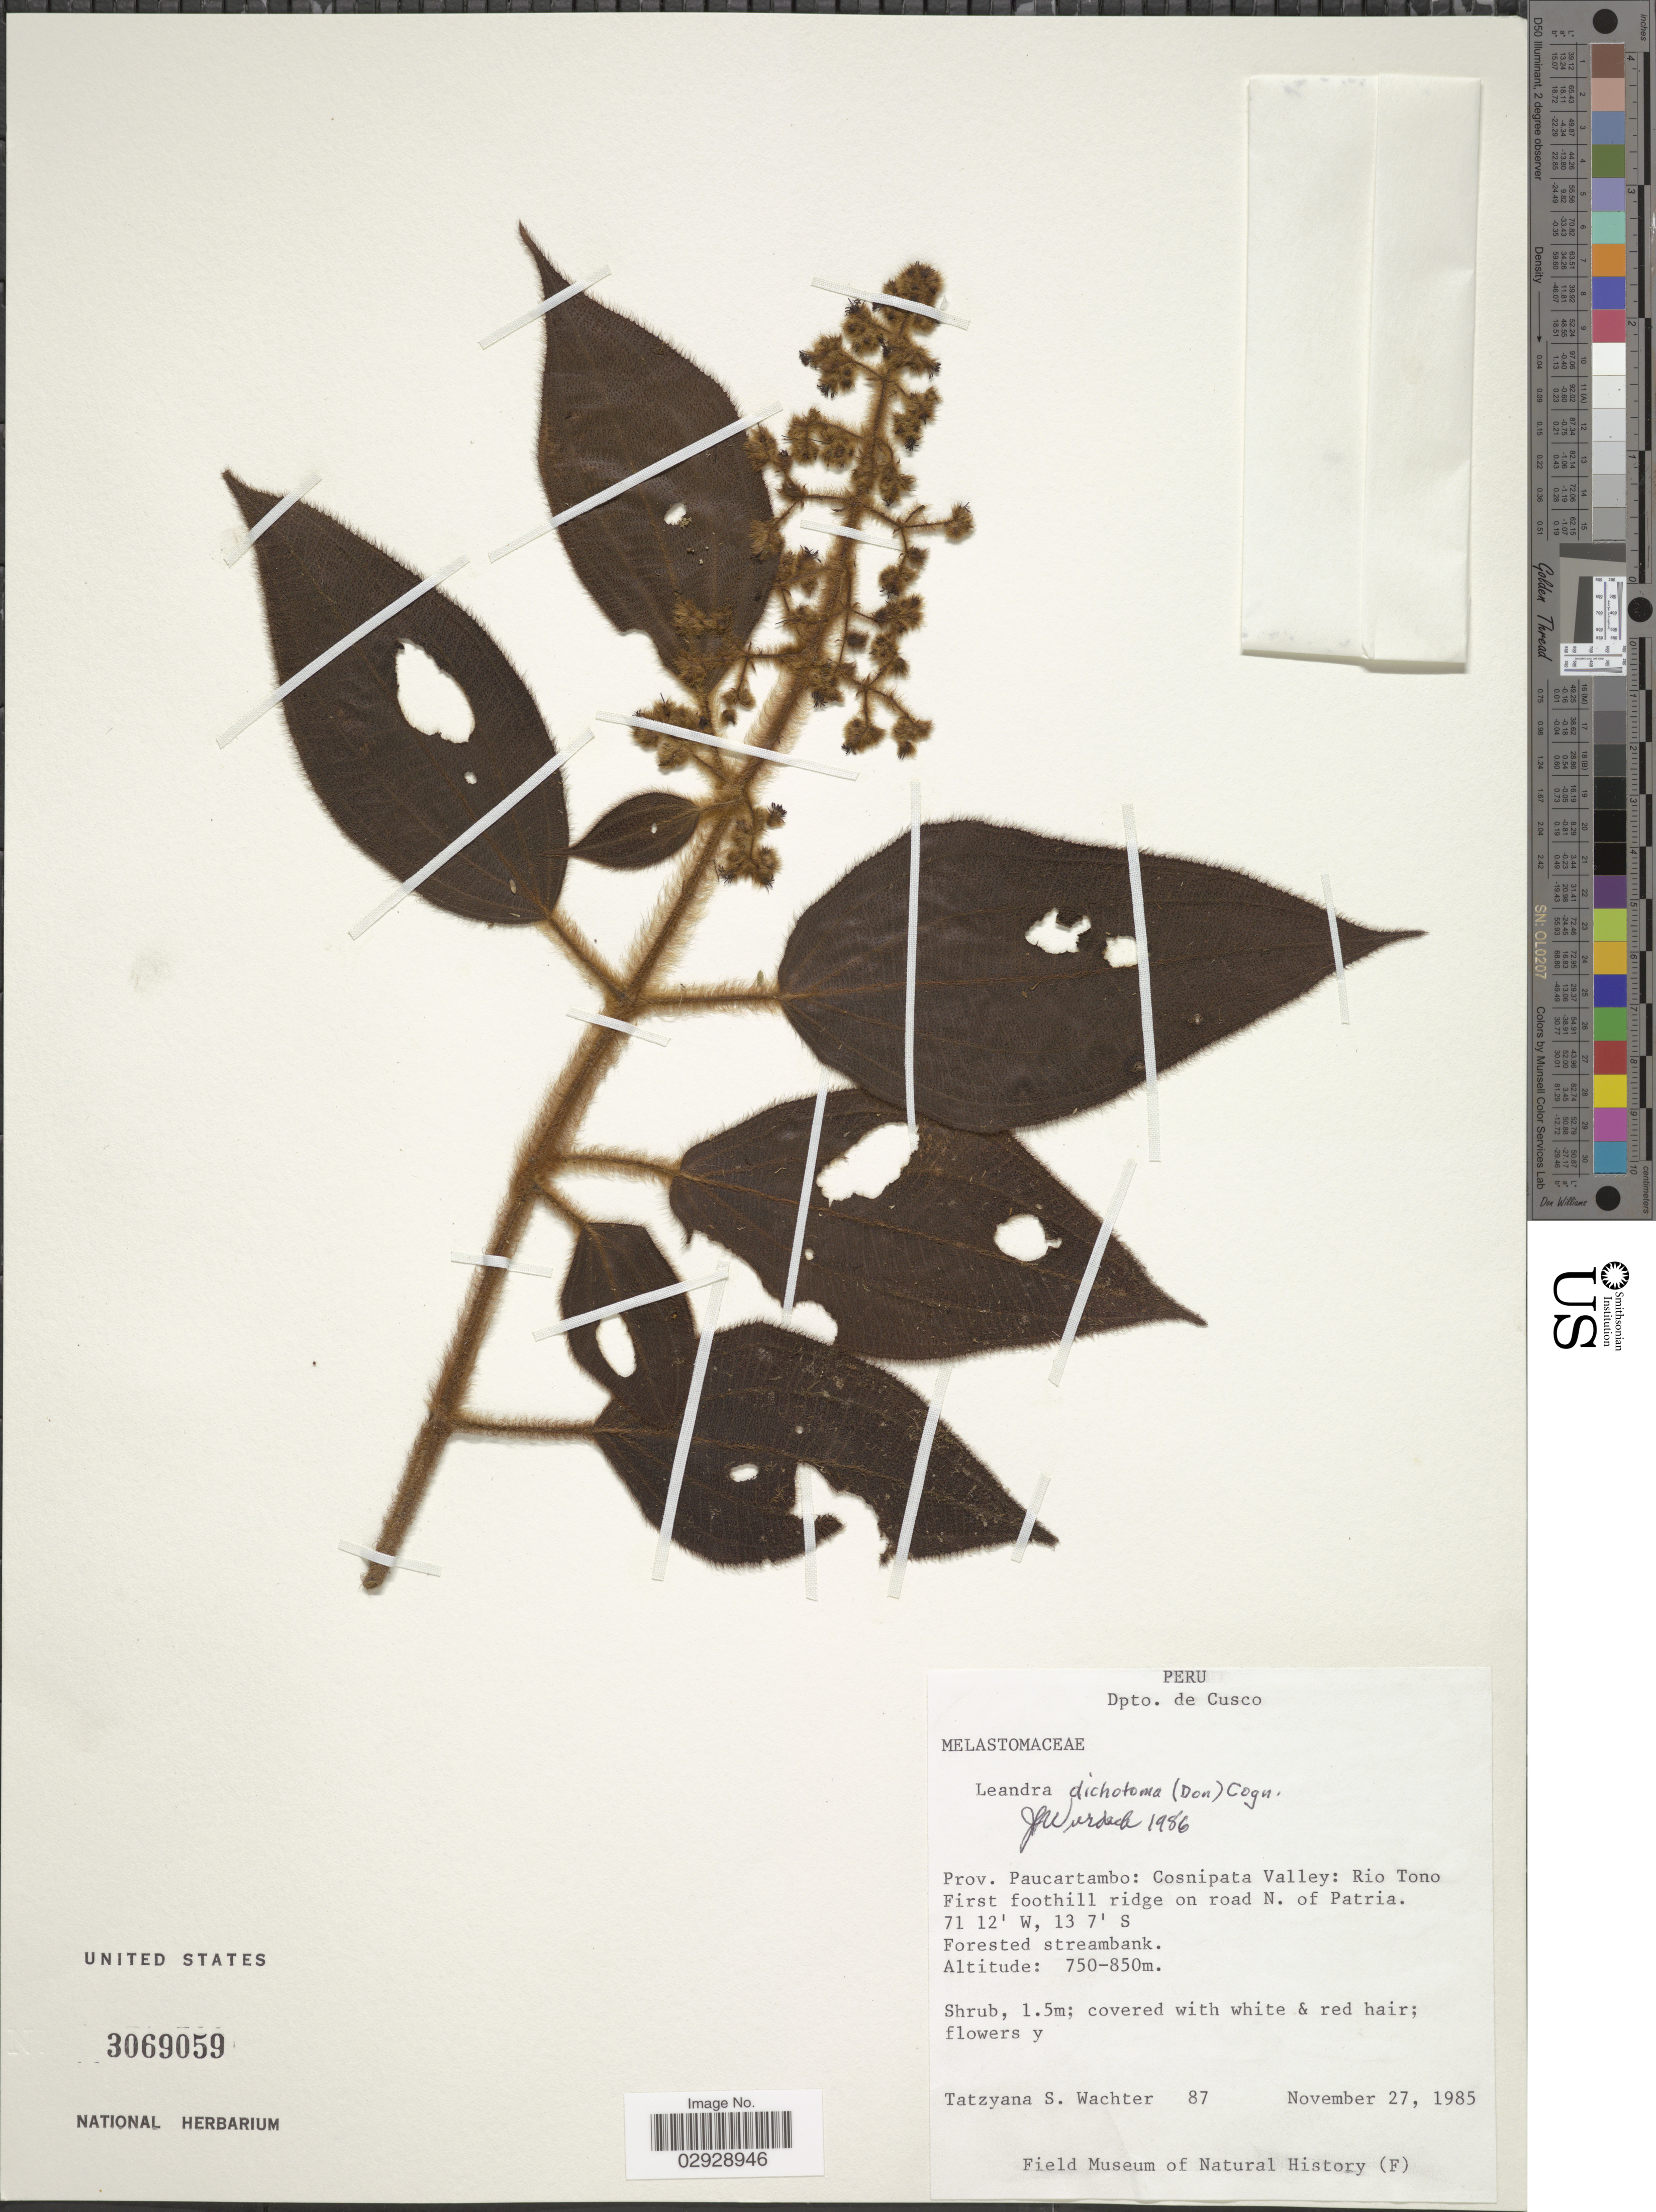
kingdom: Plantae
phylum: Tracheophyta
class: Magnoliopsida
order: Myrtales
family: Melastomataceae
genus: Leandra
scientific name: Leandra dichotoma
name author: (D. Don) Cogn.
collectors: T. Wachter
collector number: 87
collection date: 1985-11-27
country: Peru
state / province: Cusco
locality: Dpto. de Cusco. Prov. Paucartambo: Cosnipata Valley: Rio Tono First foothill ridge on road N. of Patria.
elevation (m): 750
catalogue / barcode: US 3069059